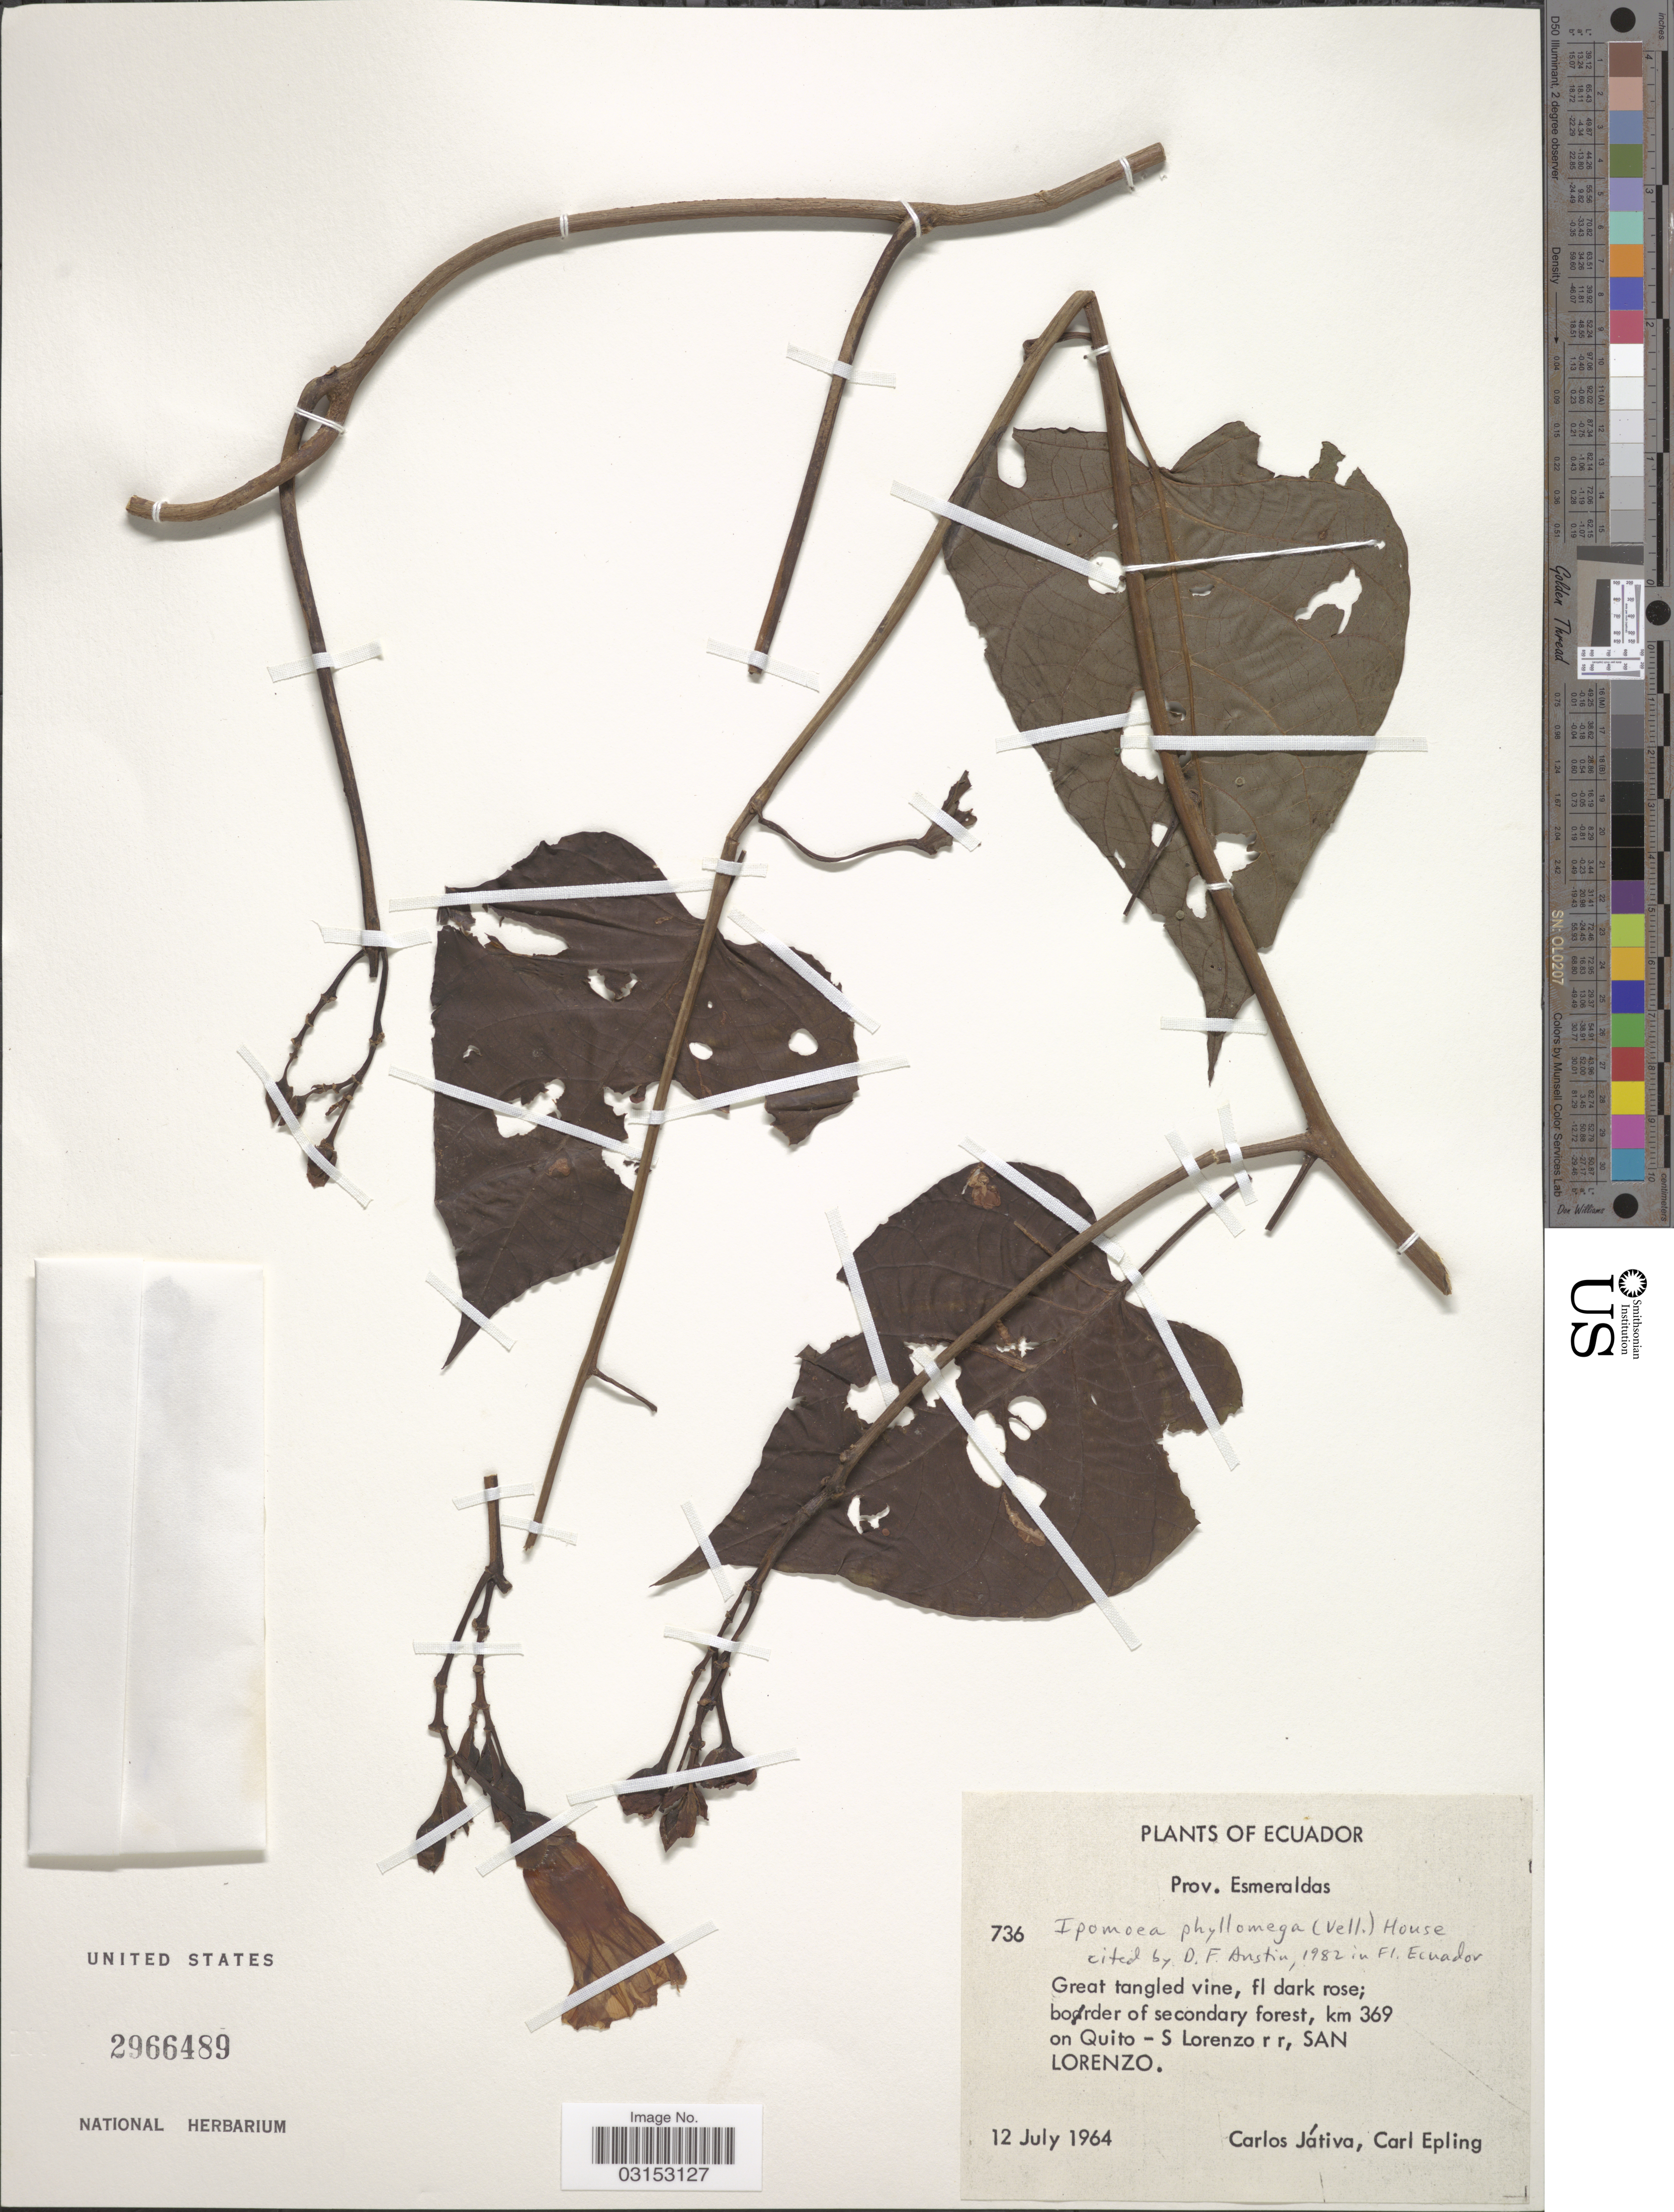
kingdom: Plantae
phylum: Tracheophyta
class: Magnoliopsida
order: Solanales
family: Convolvulaceae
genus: Ipomoea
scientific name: Ipomoea philomega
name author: (Vell.) House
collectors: C. D. Játiva & C. C. Epling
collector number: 736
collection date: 1964-07-12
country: Ecuador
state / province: Esmeraldas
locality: Km 369 on Quito - S Lorenzo r r, San Lorenzo.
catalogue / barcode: US 2966489